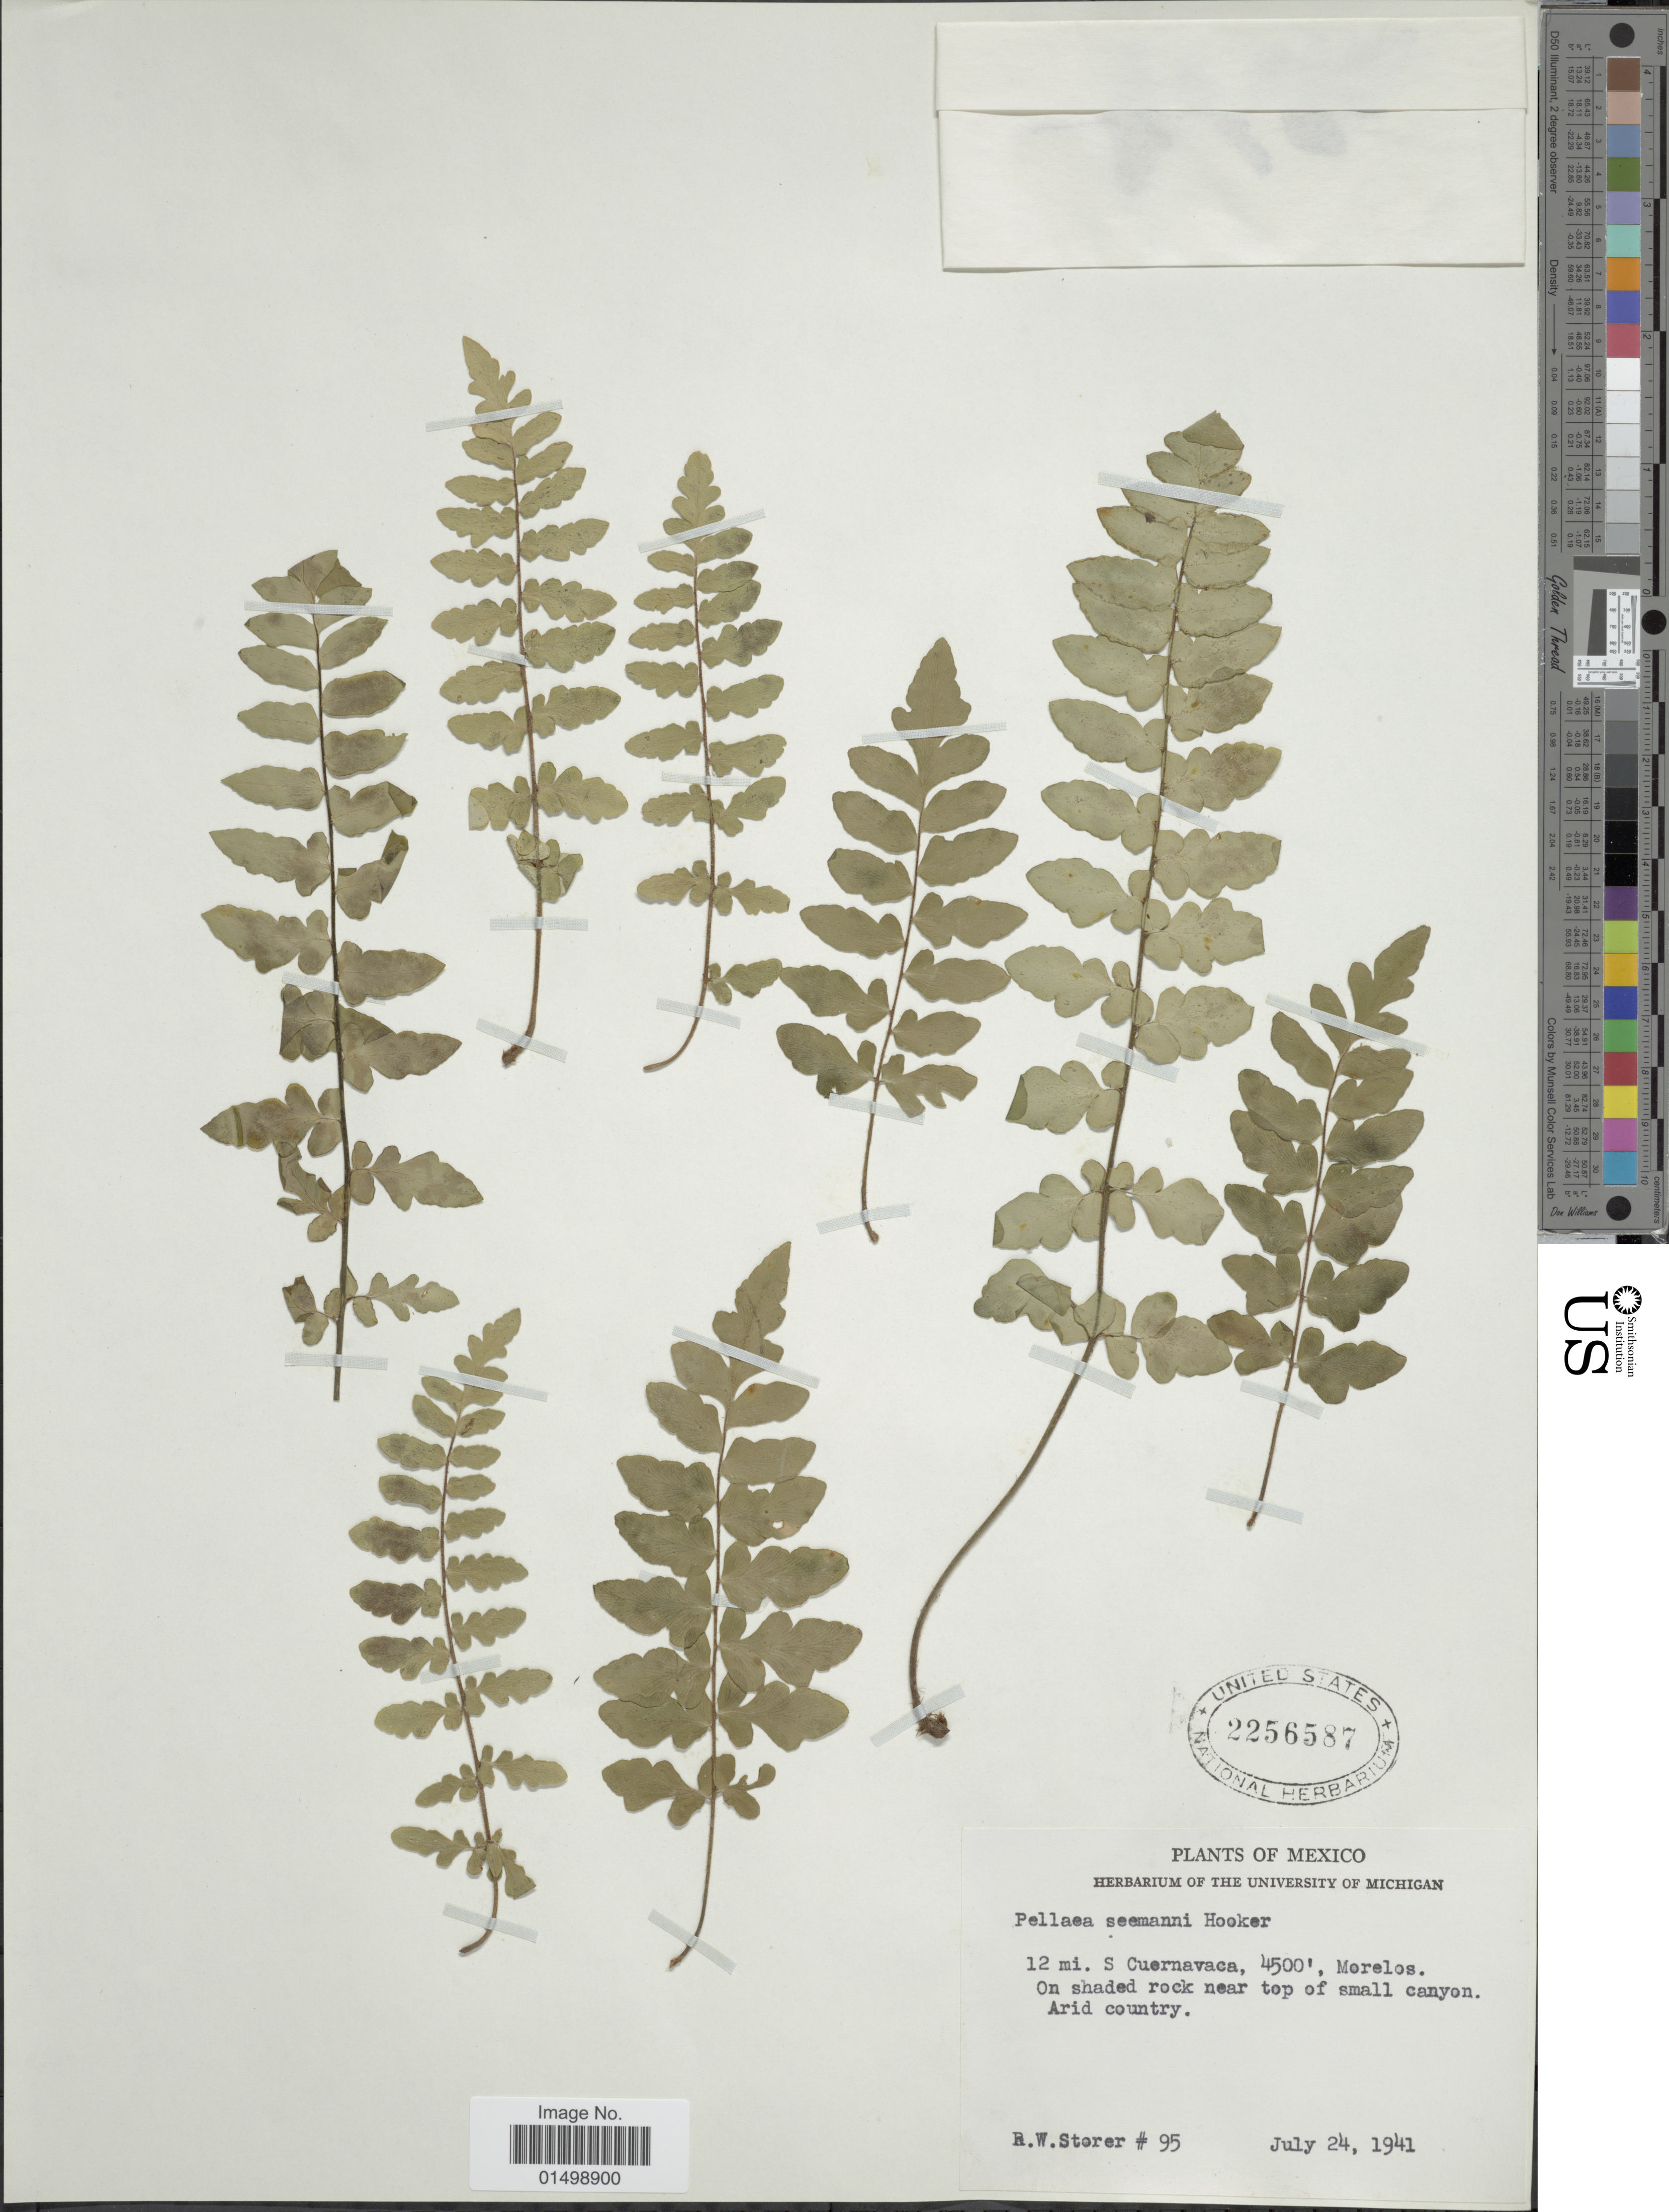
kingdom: Plantae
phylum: Tracheophyta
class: Polypodiopsida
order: Polypodiales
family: Pteridaceae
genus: Cheilanthes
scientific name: Cheilanthes lozanii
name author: (Maxon) R.M. Tryon & A.F. Tryon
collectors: R. Storer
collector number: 95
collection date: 1941-07-24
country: Mexico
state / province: Morelos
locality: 12 mi. S Cuernavaca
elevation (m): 1372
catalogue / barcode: US 2256587